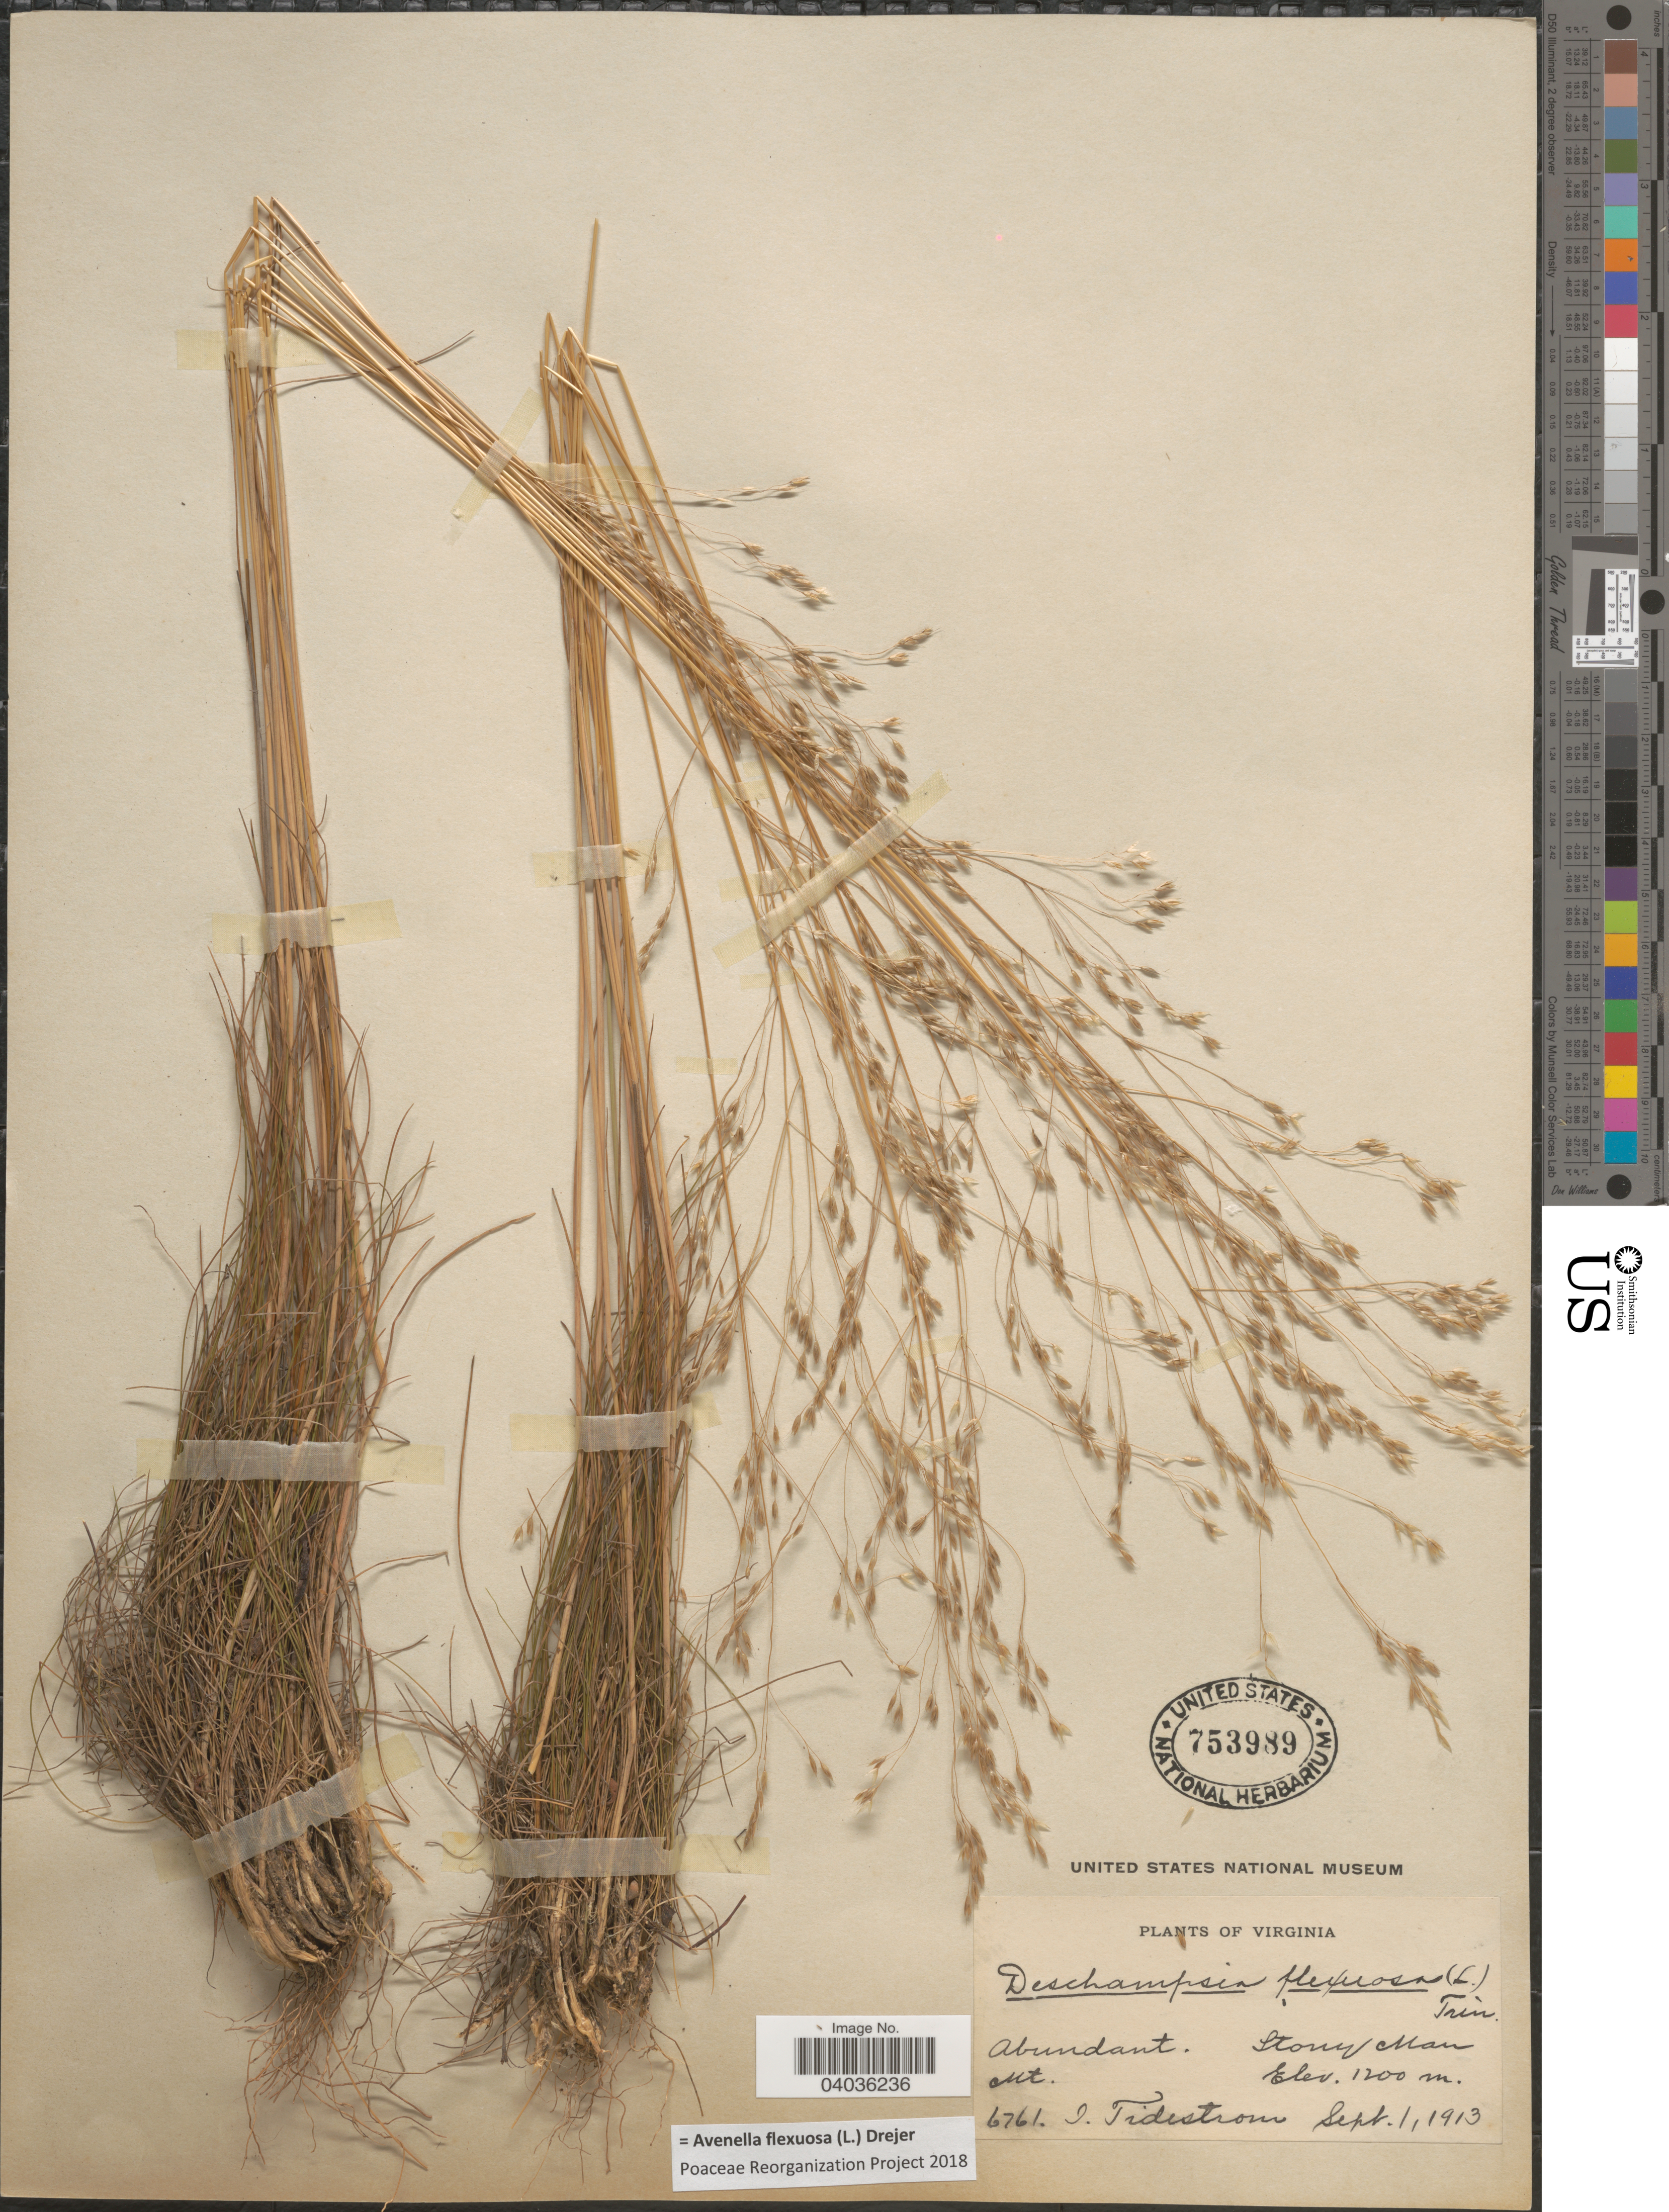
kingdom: Plantae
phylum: Tracheophyta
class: Liliopsida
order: Poales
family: Poaceae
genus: Avenella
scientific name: Avenella flexuosa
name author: (L.) Drejer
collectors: I. F. Tidestrom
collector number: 6761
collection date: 1913-09-01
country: United States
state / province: Virginia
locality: Stony Man Mt.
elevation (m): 1200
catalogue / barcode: US 753989